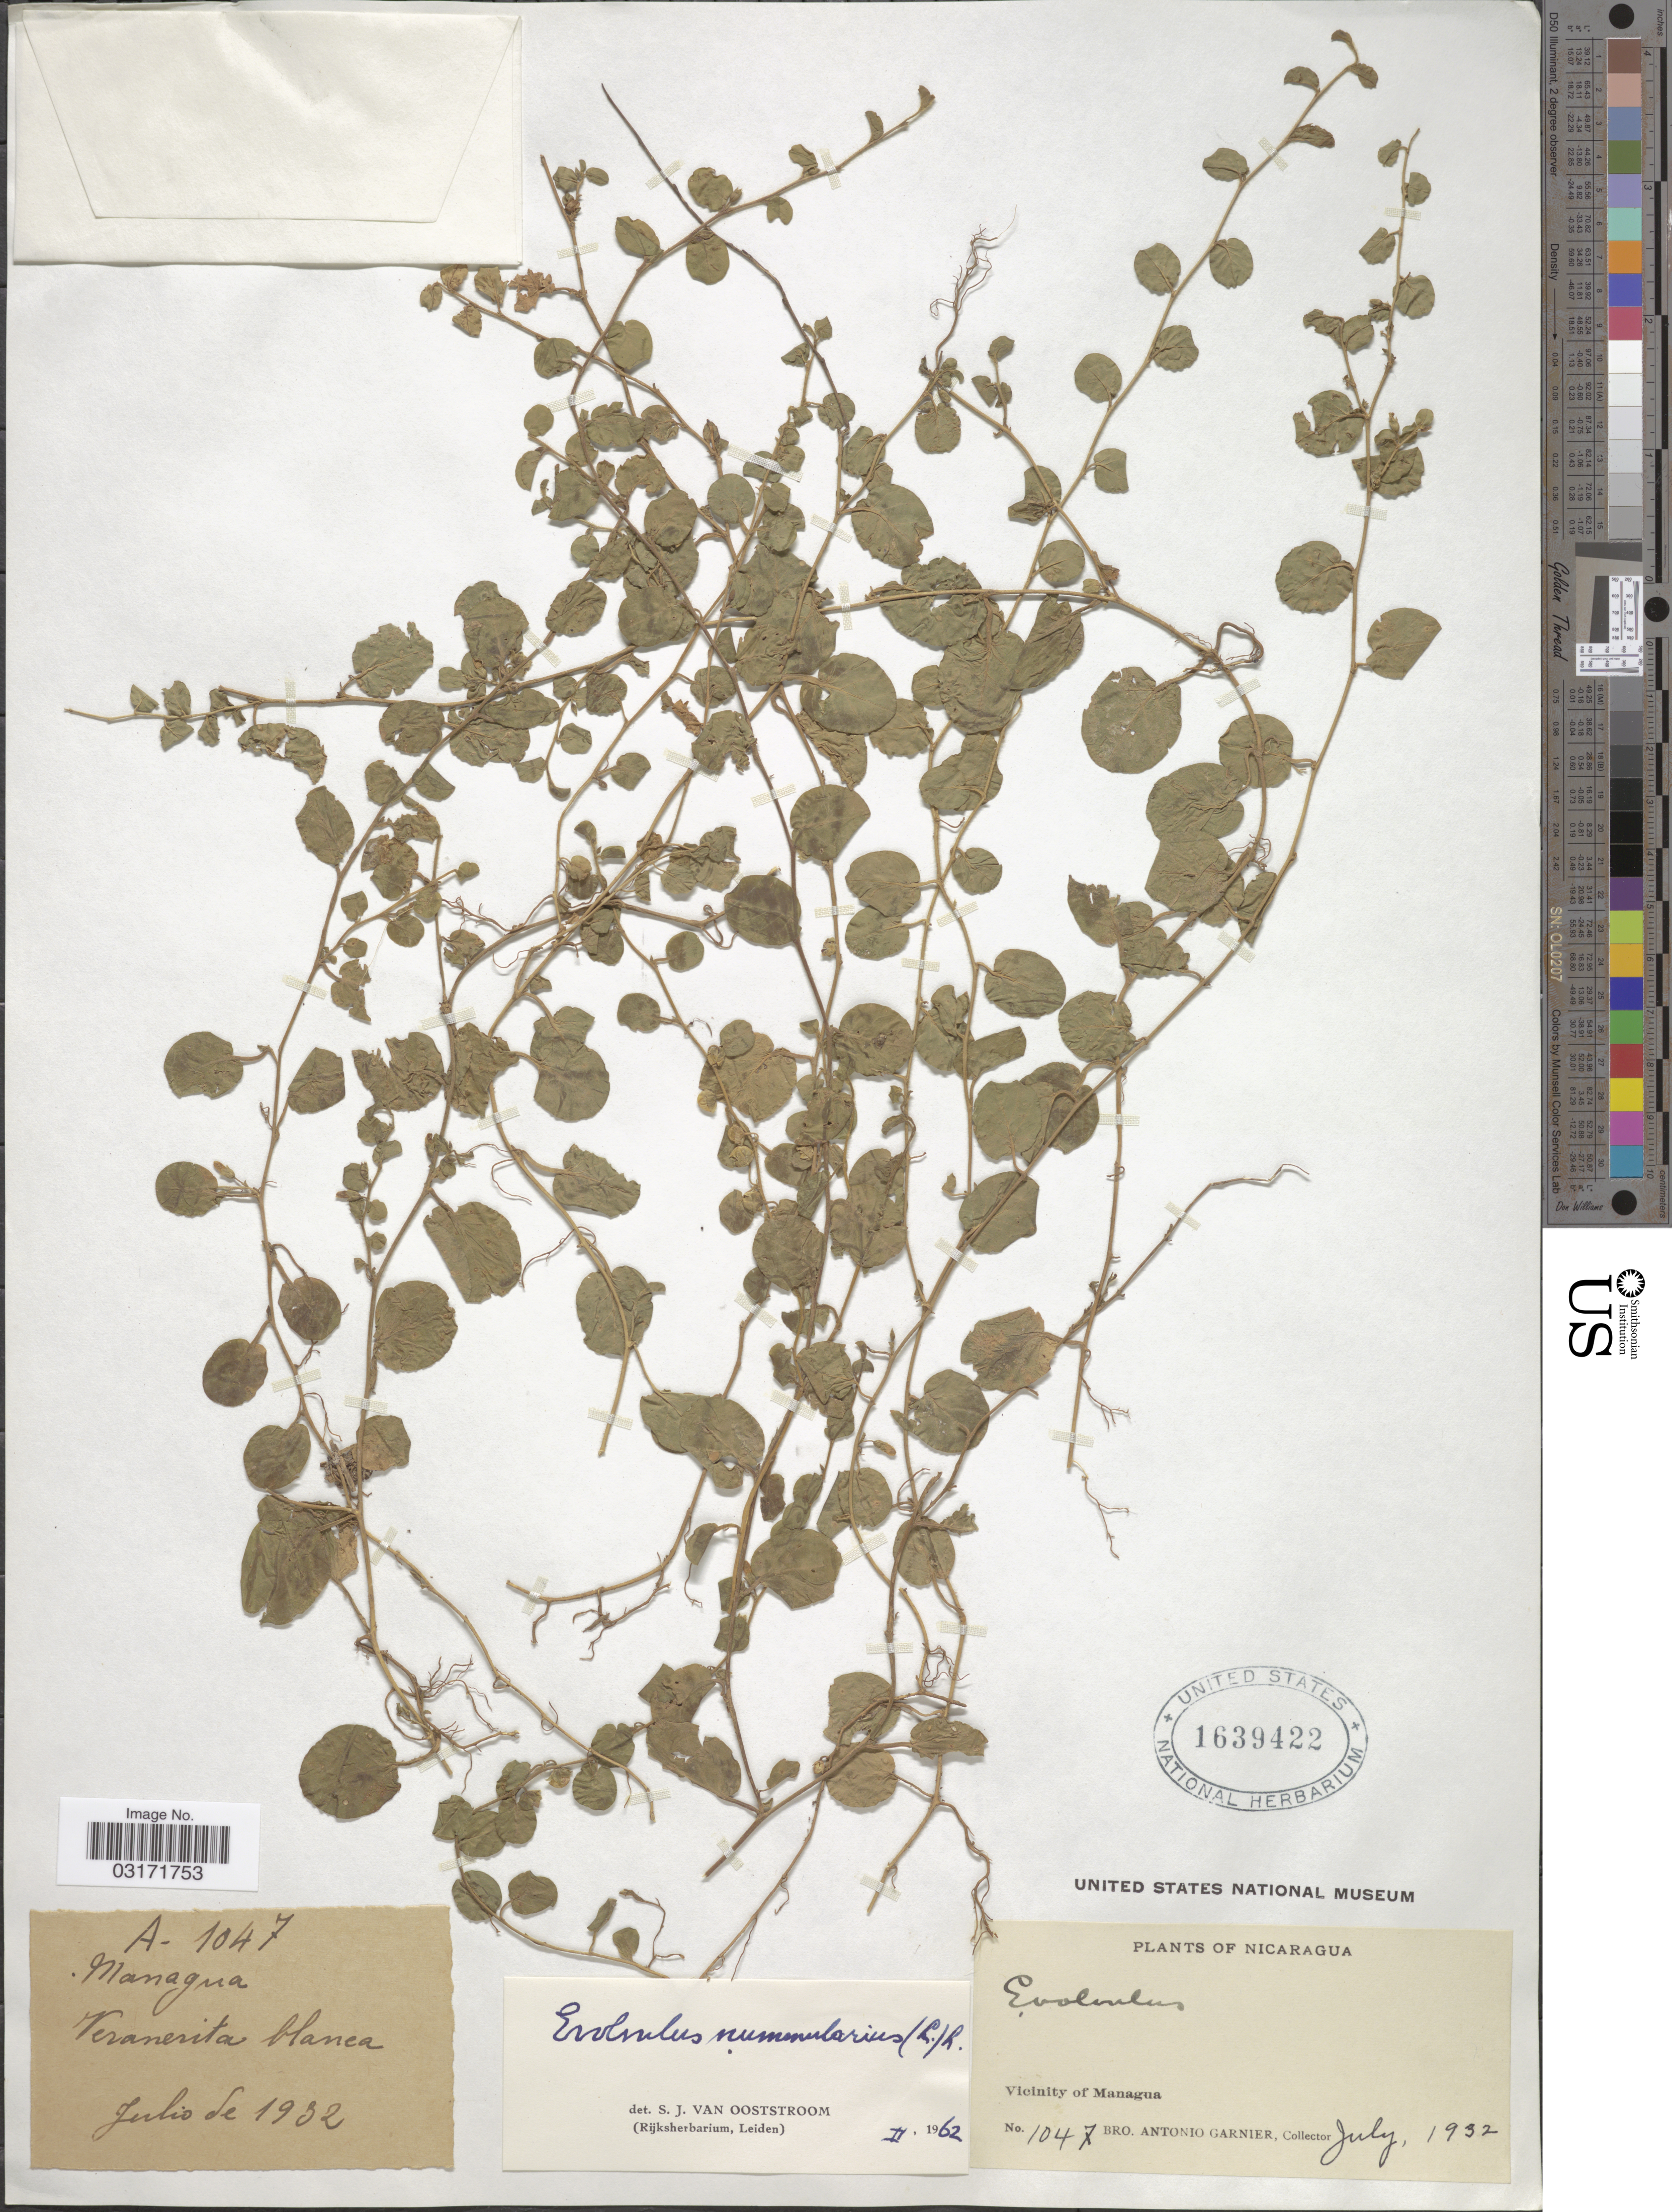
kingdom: Plantae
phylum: Tracheophyta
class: Magnoliopsida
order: Solanales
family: Convolvulaceae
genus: Evolvulus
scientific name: Evolvulus nummularius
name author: (L.) L.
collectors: Bro. A. Garnier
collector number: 1047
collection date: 1932-07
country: Nicaragua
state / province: Managua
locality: Vicinity of Managua.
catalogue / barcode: US 1639422